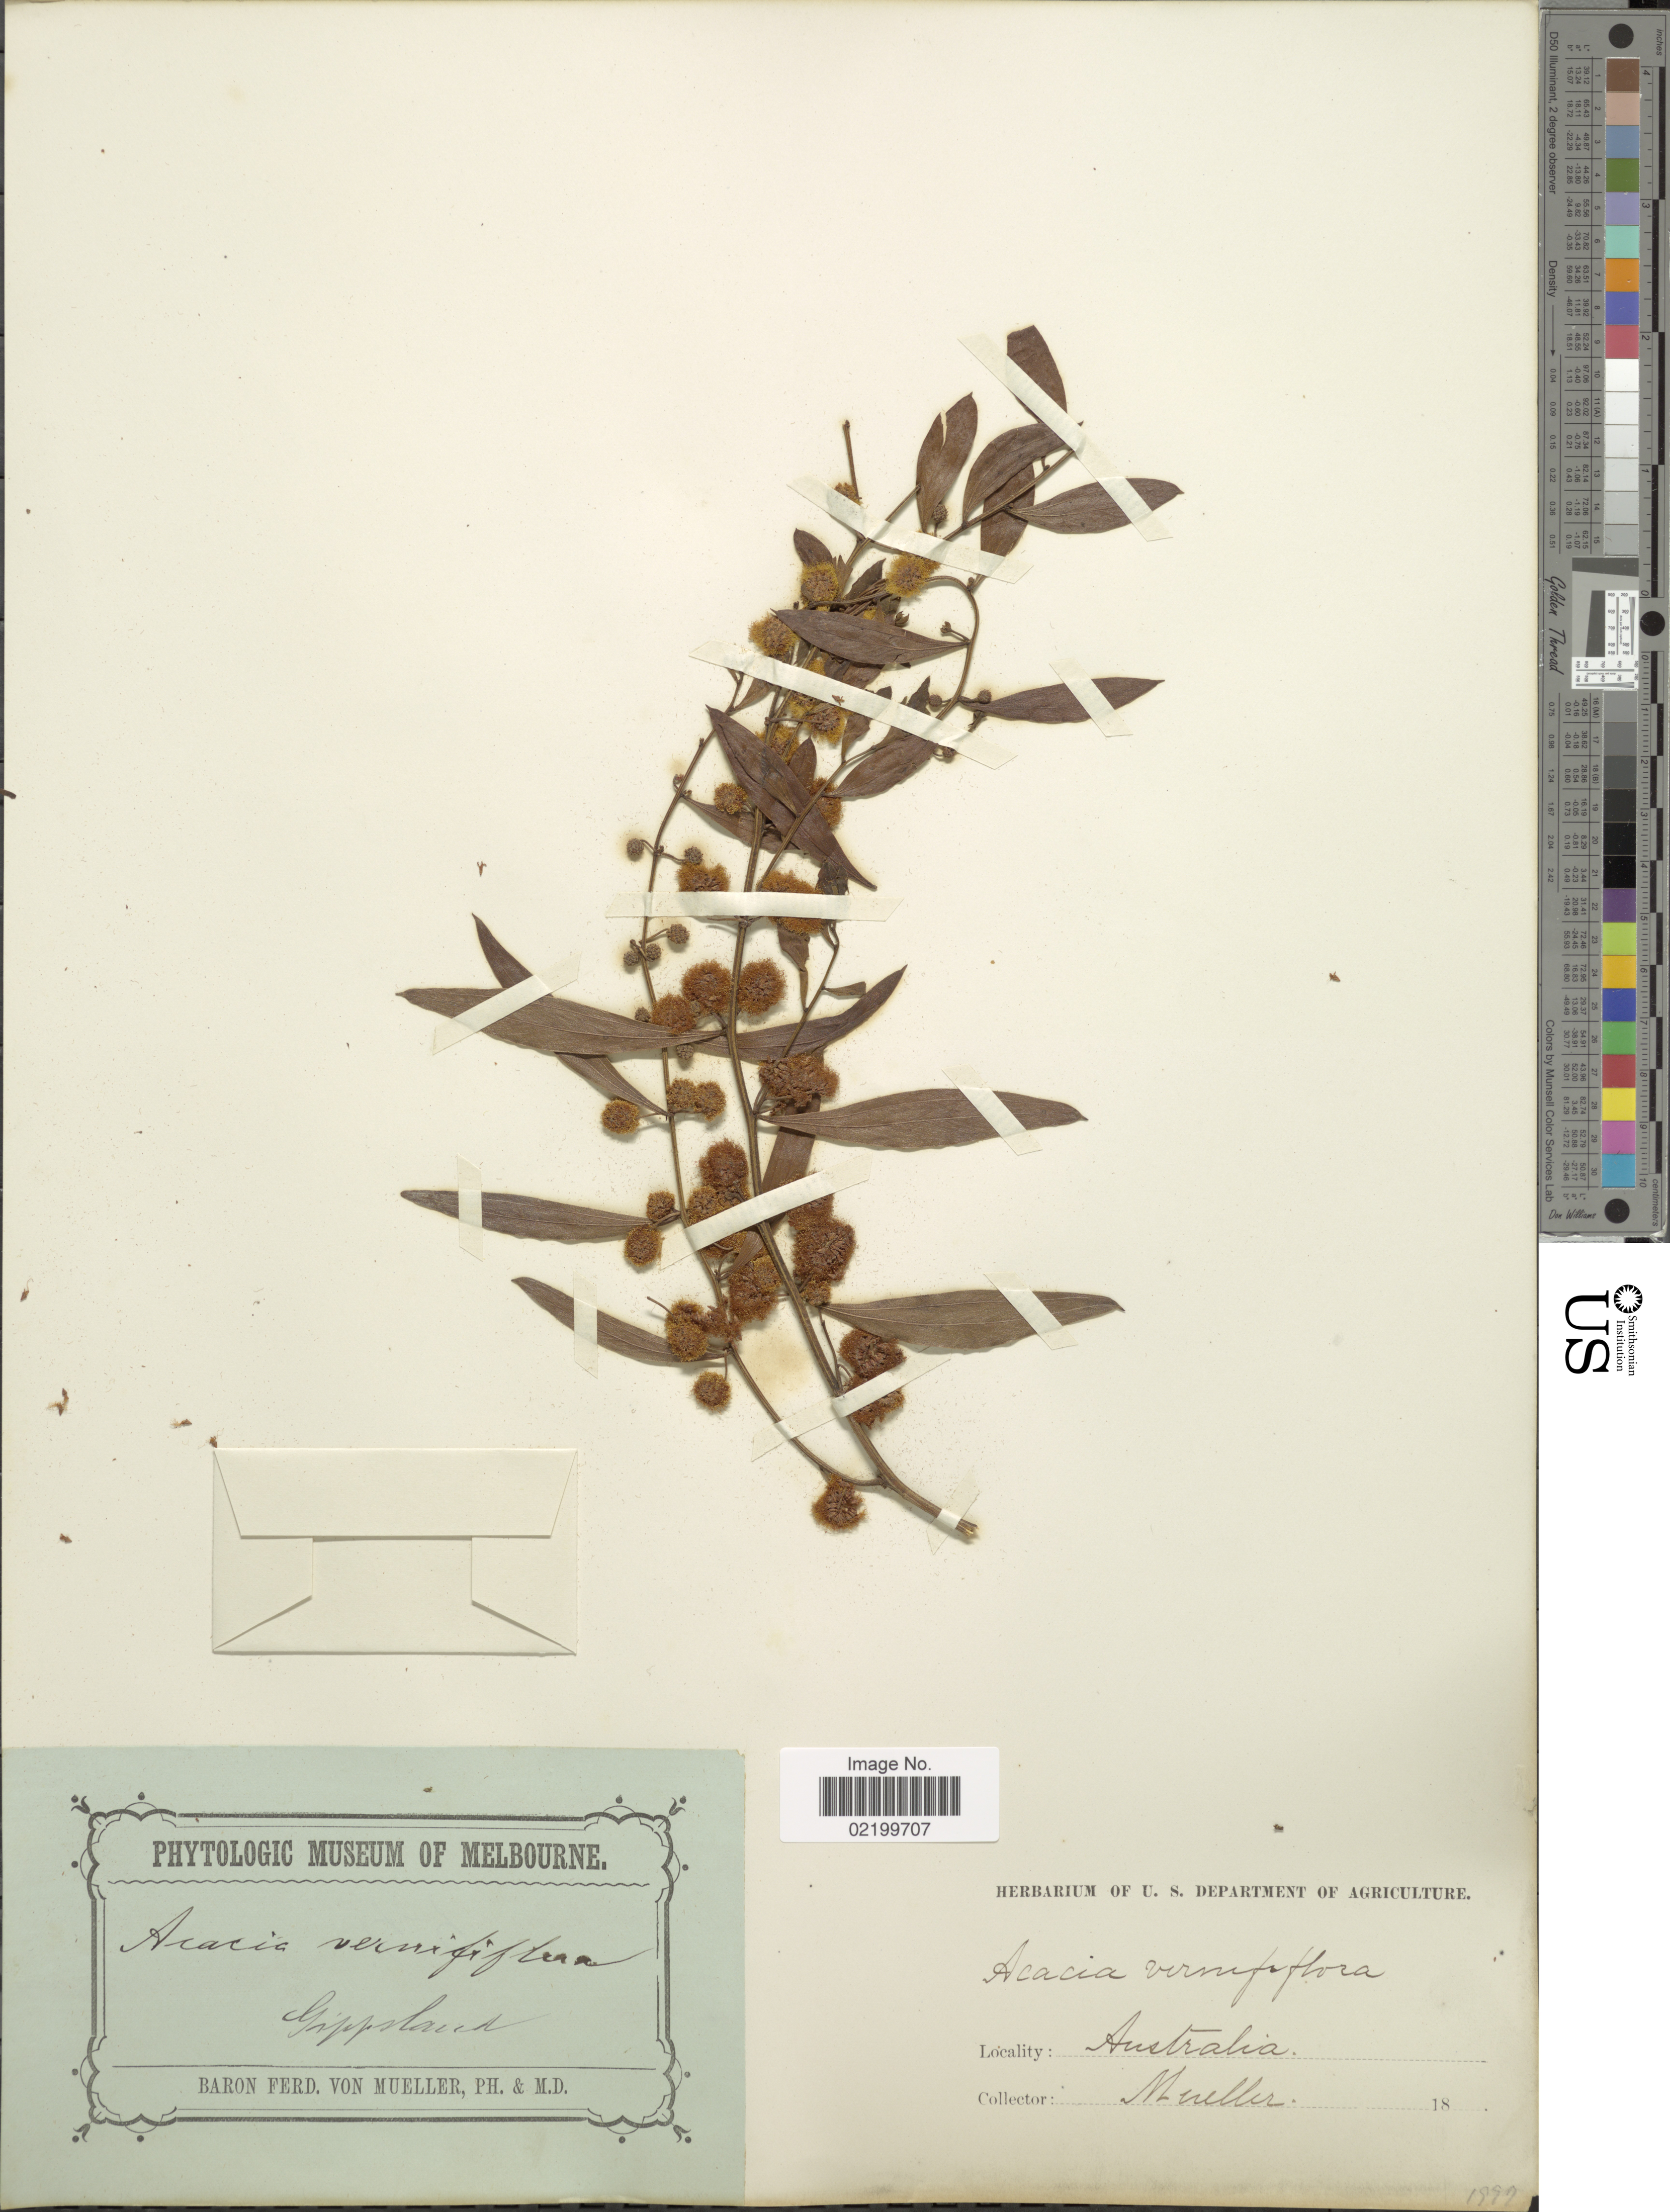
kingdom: Plantae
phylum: Tracheophyta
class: Magnoliopsida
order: Fabales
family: Fabaceae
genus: Acacia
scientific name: Acacia verniciflua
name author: A. Cunn.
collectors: F. Mueller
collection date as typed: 18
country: Australia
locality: Gippsland, Australia.